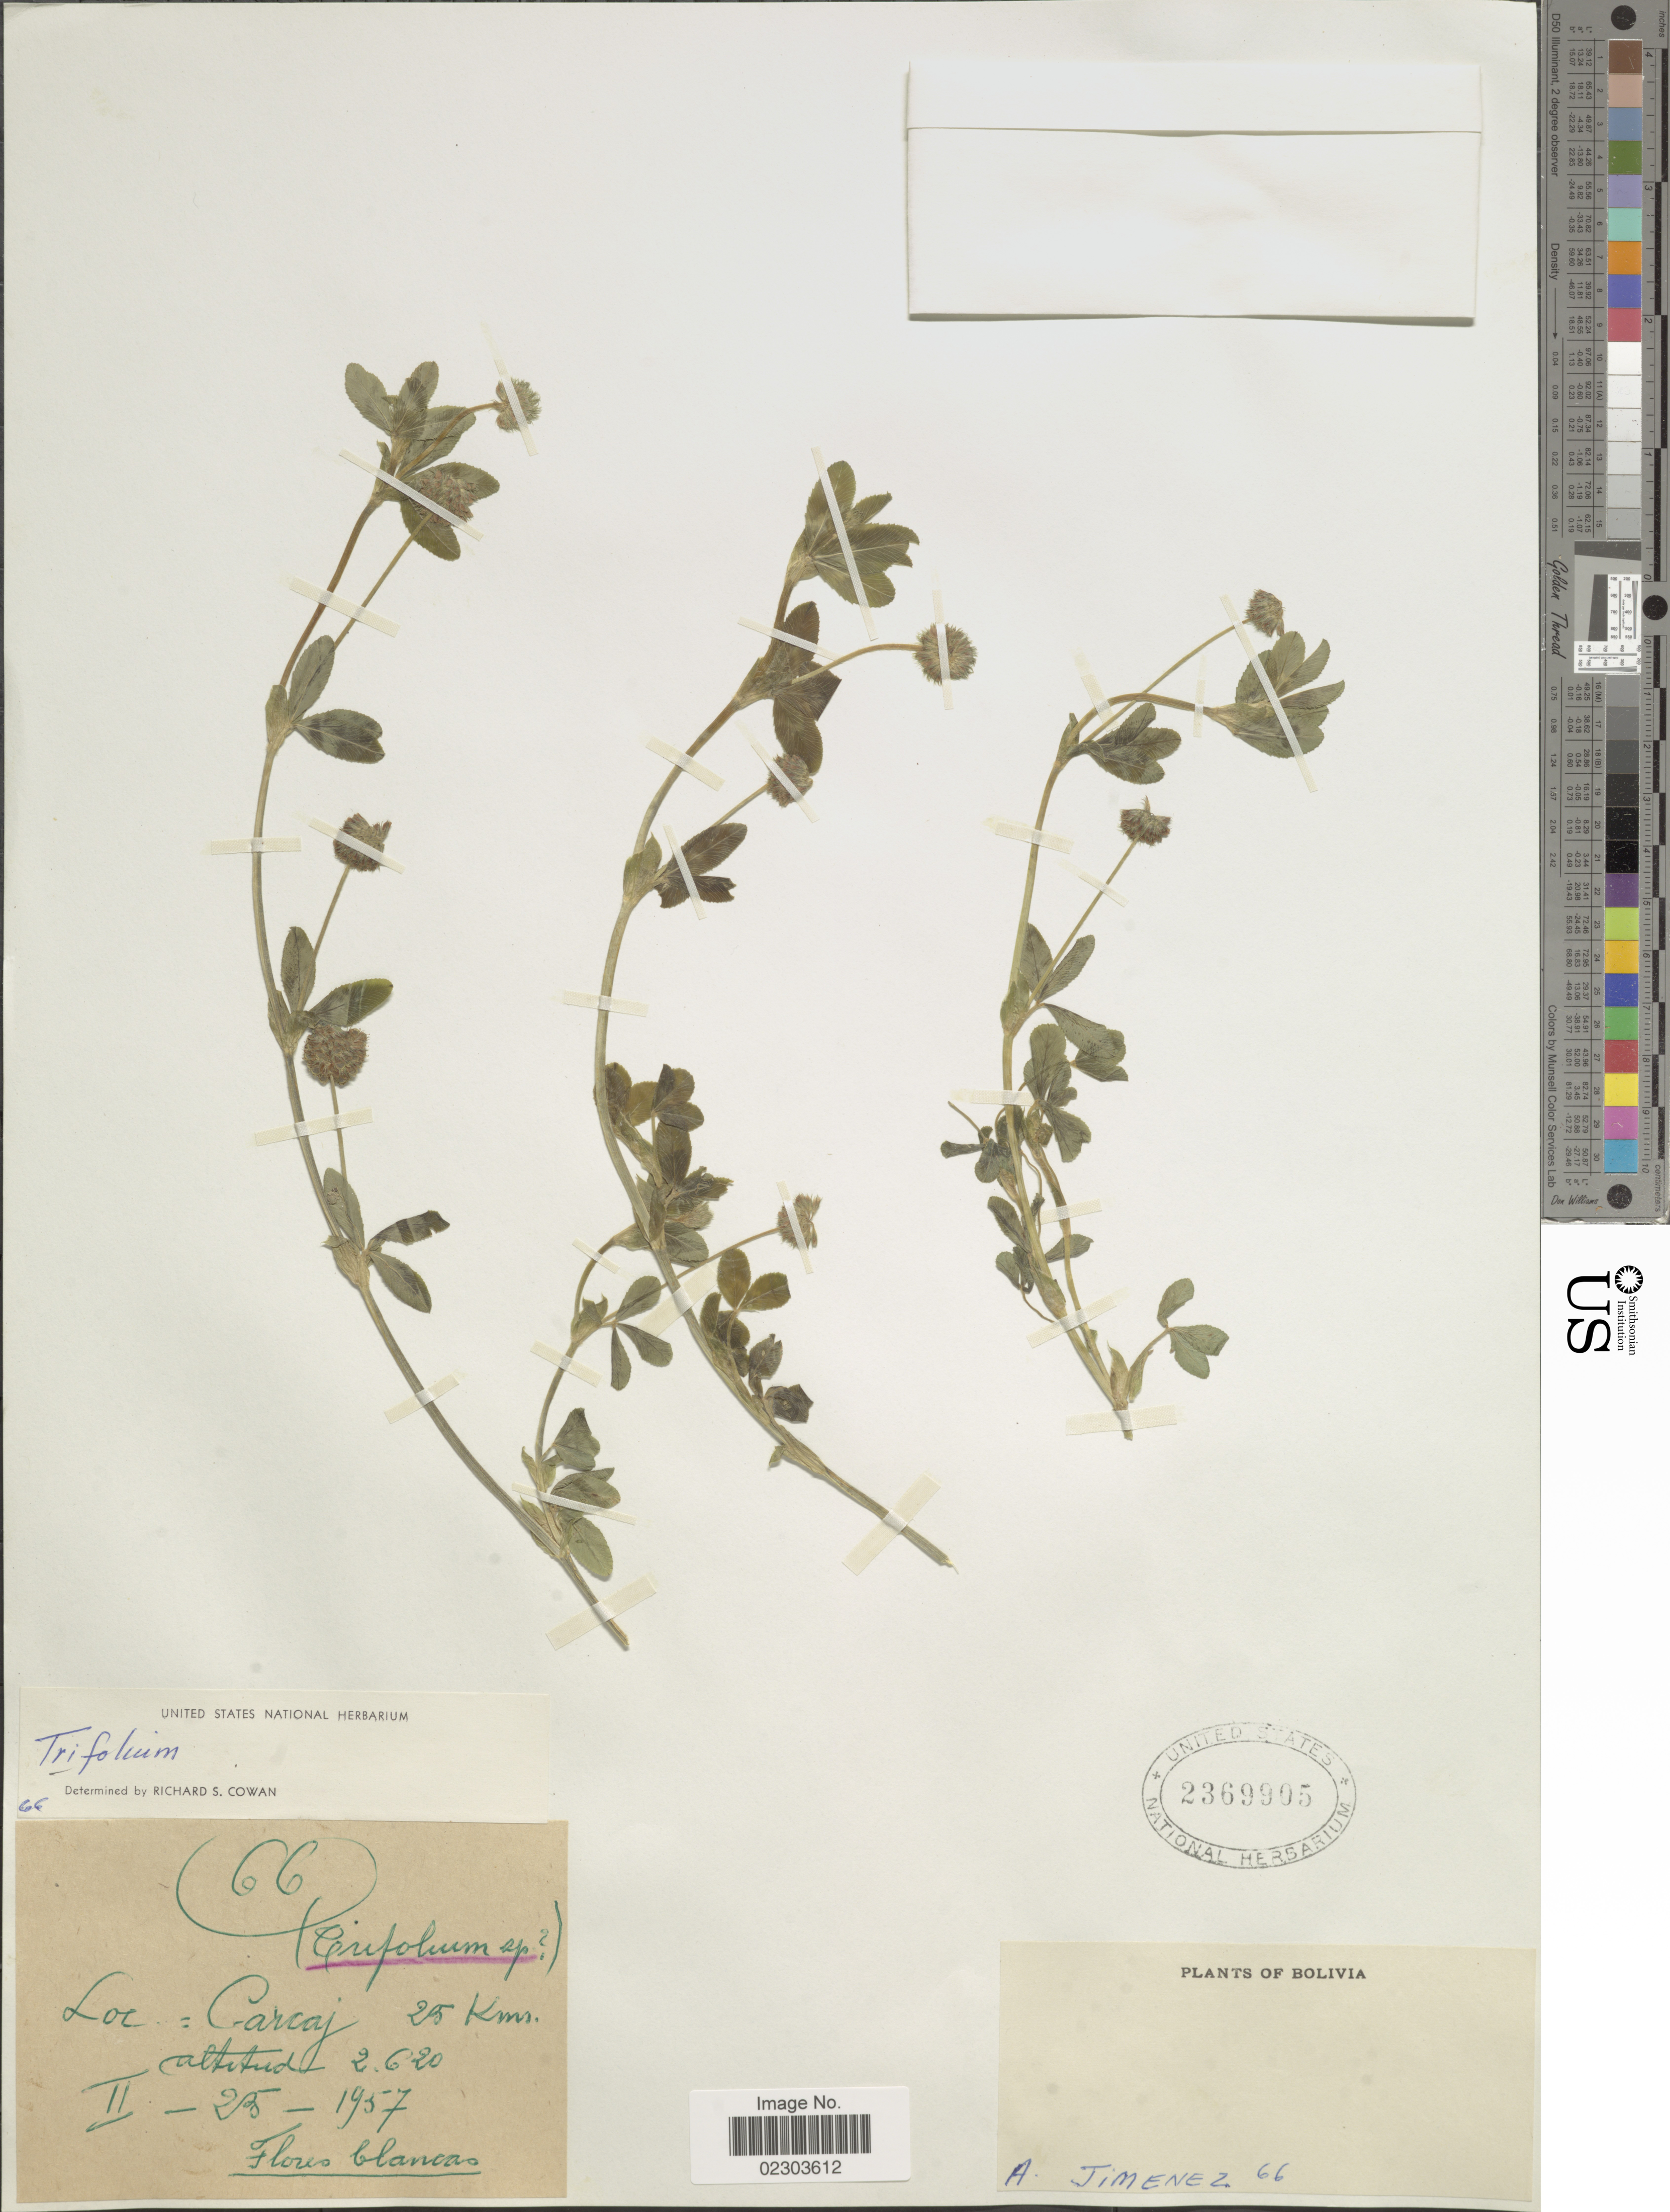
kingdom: Plantae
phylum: Tracheophyta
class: Magnoliopsida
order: Fabales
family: Fabaceae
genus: Trifolium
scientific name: Trifolium sp.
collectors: A. Jimenez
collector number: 66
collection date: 1957-02-25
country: Bolivia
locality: Carcaj, 25 km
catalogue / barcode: US 2369995